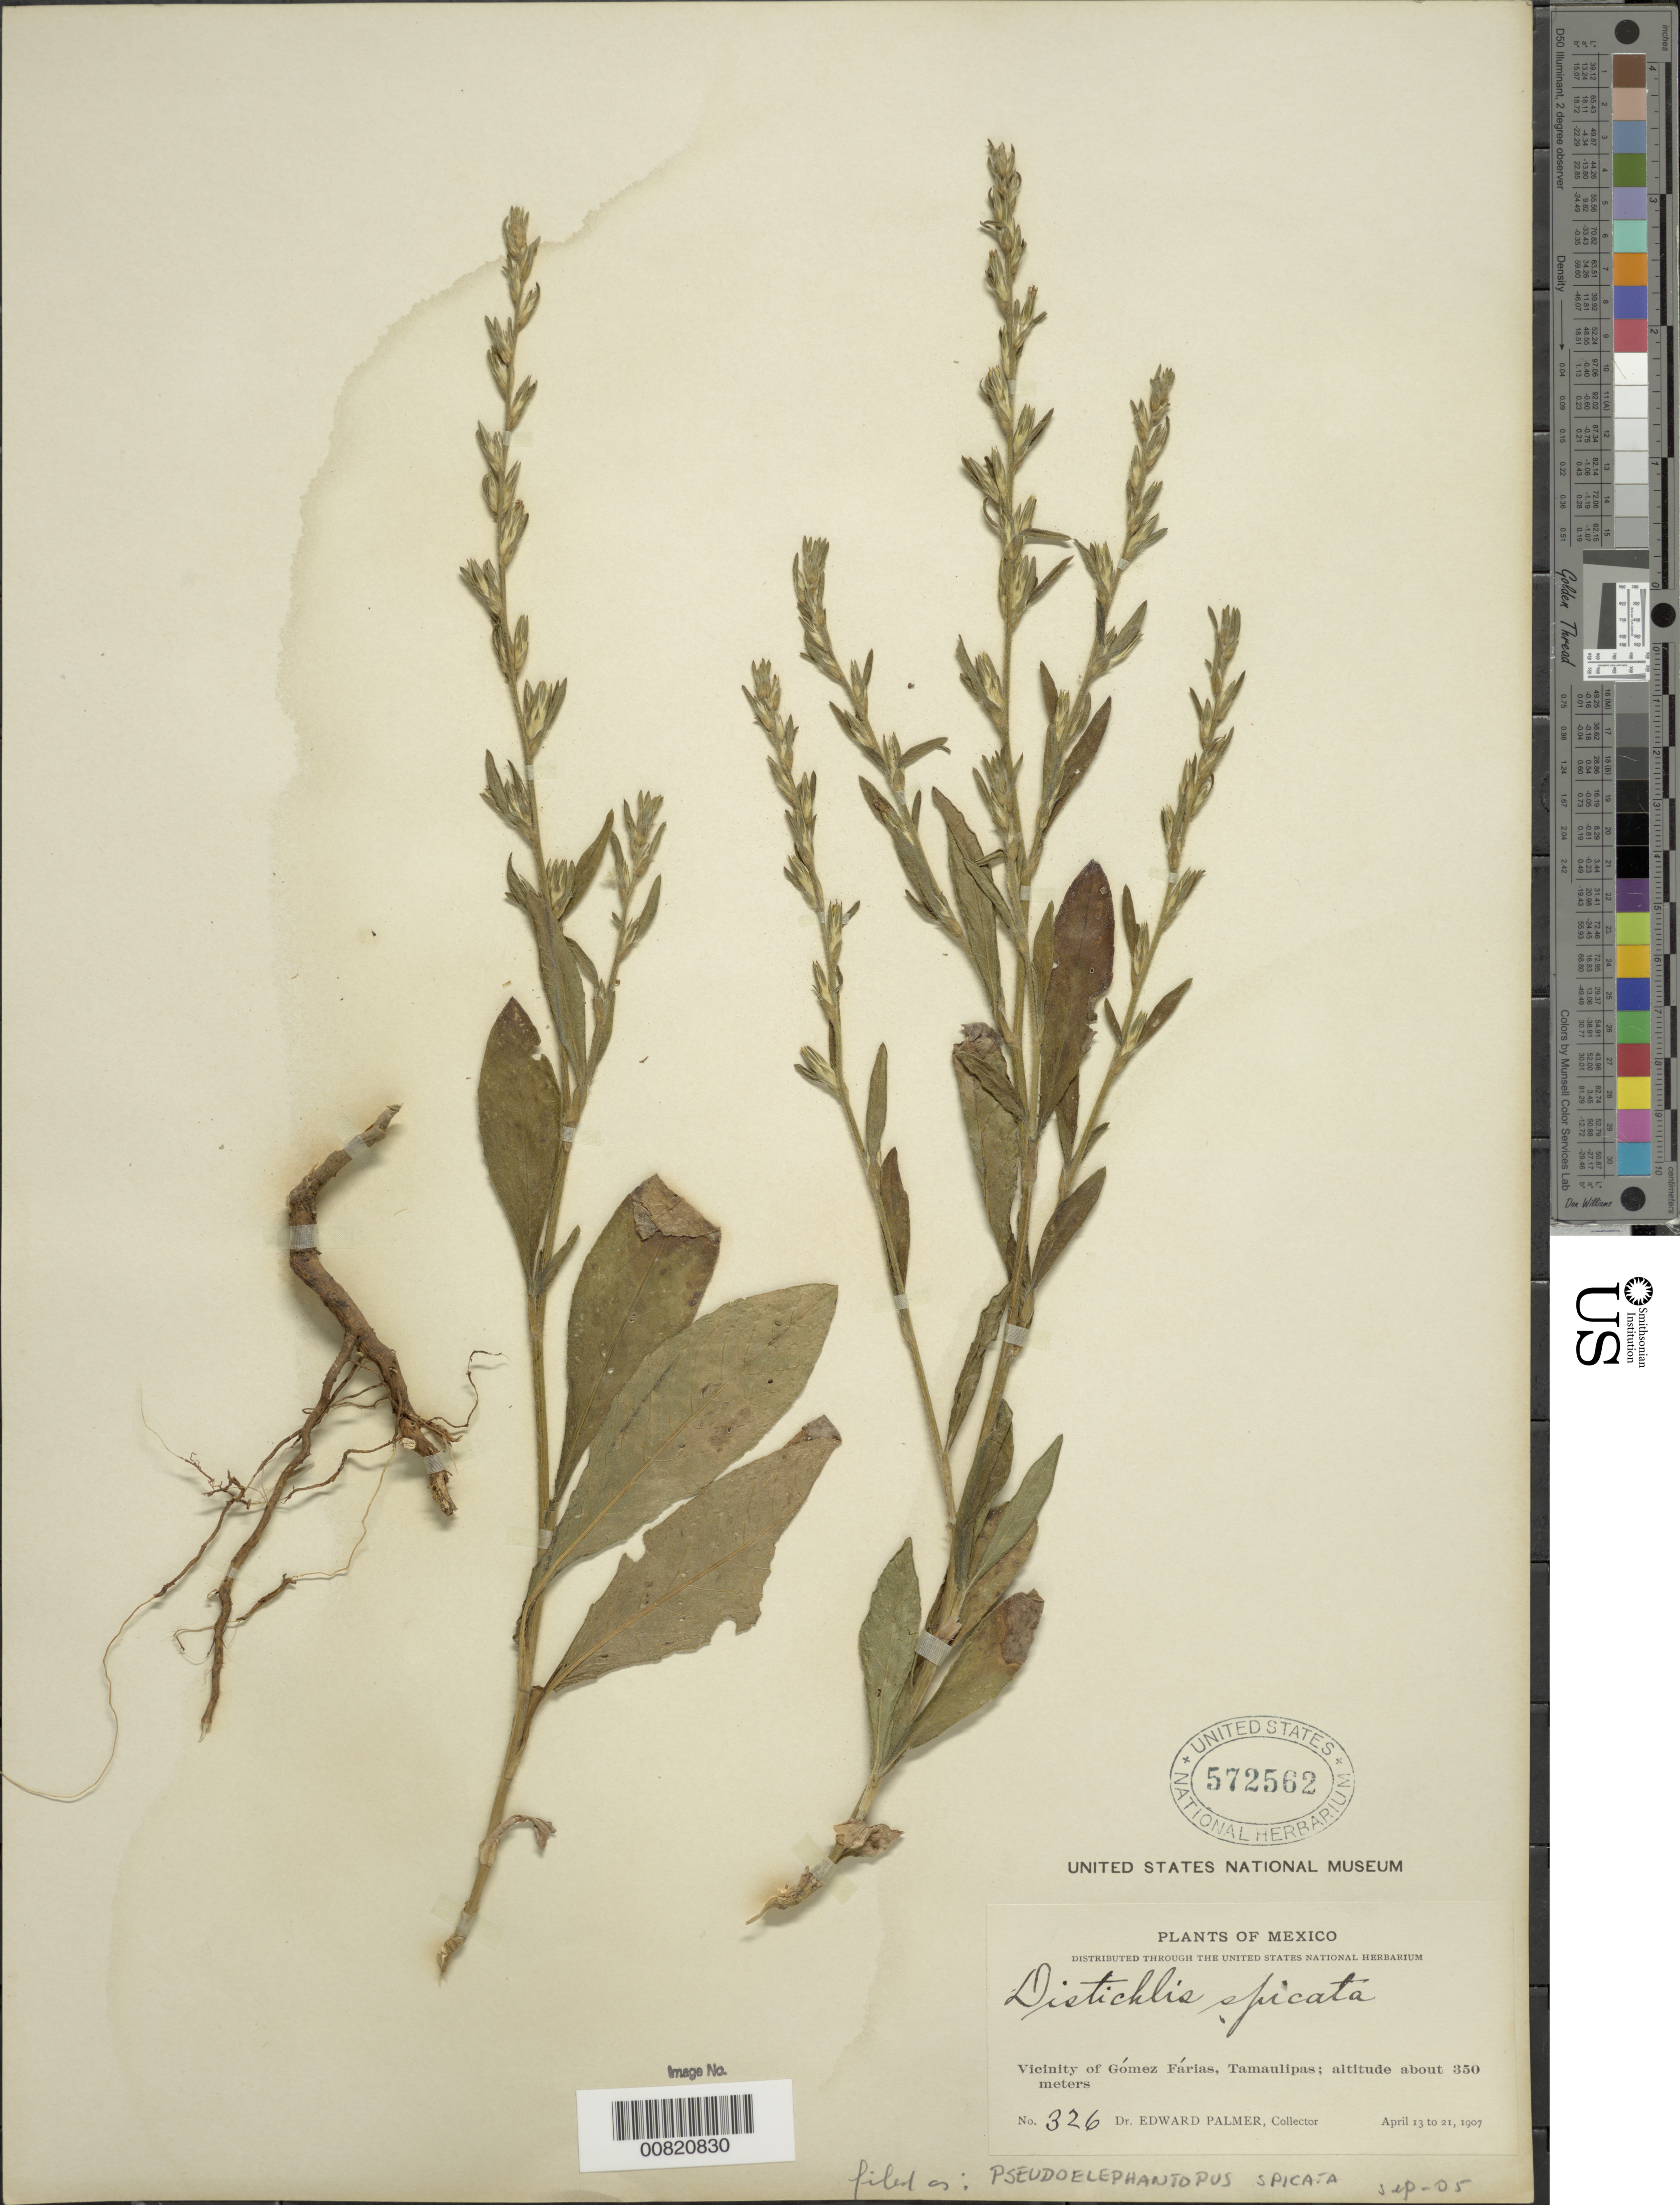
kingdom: Plantae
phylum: Tracheophyta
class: Magnoliopsida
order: Asterales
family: Asteraceae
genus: Pseudelephantopus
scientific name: Pseudelephantopus spicatus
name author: (Juss. ex Aubl.) C.F. Baker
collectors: E. Palmer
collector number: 326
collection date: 1907-04-13/1907-04-21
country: Mexico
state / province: Tamaulipas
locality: Vicinity of Gomez Farias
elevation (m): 350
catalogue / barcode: US 572562